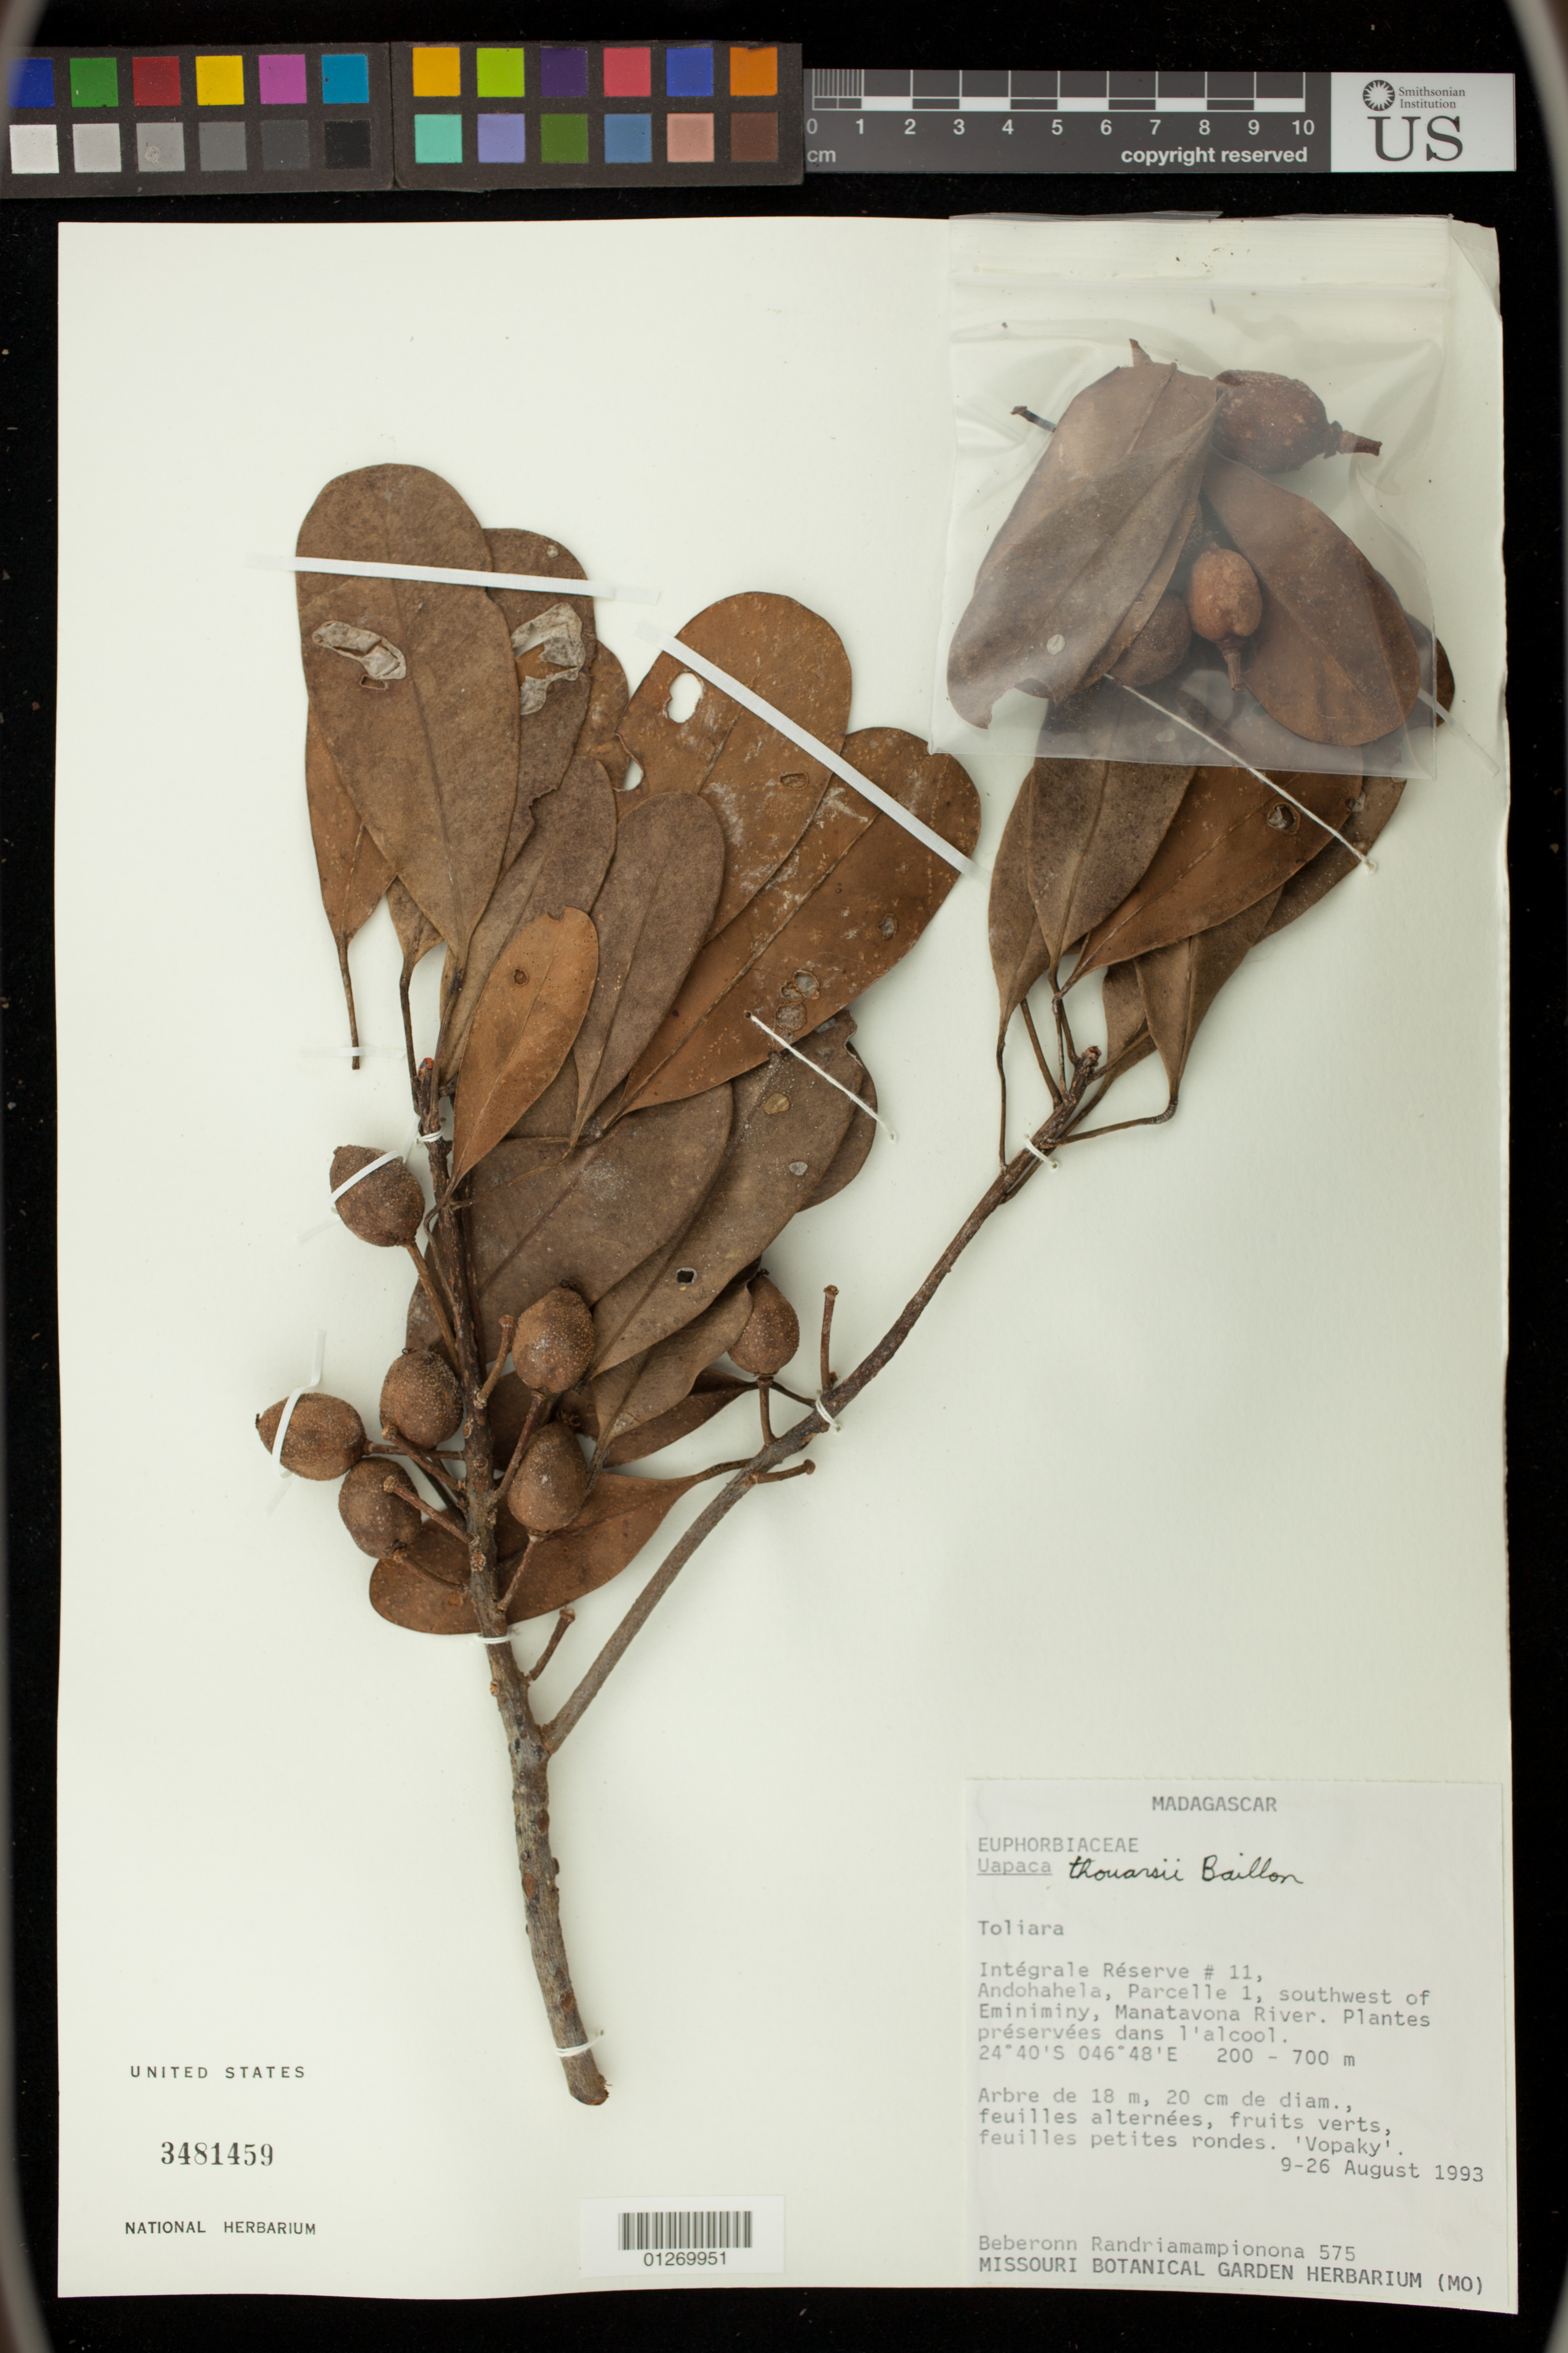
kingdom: Plantae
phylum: Tracheophyta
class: Magnoliopsida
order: Malpighiales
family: Phyllanthaceae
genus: Uapaca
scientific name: Uapaca thouarsii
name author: Baill.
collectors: B. Randriamampionona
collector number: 575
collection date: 1993-08-09/1993-08-26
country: Madagascar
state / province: Atsimo-Andrefana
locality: Toliara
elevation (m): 200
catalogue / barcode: US 3481459